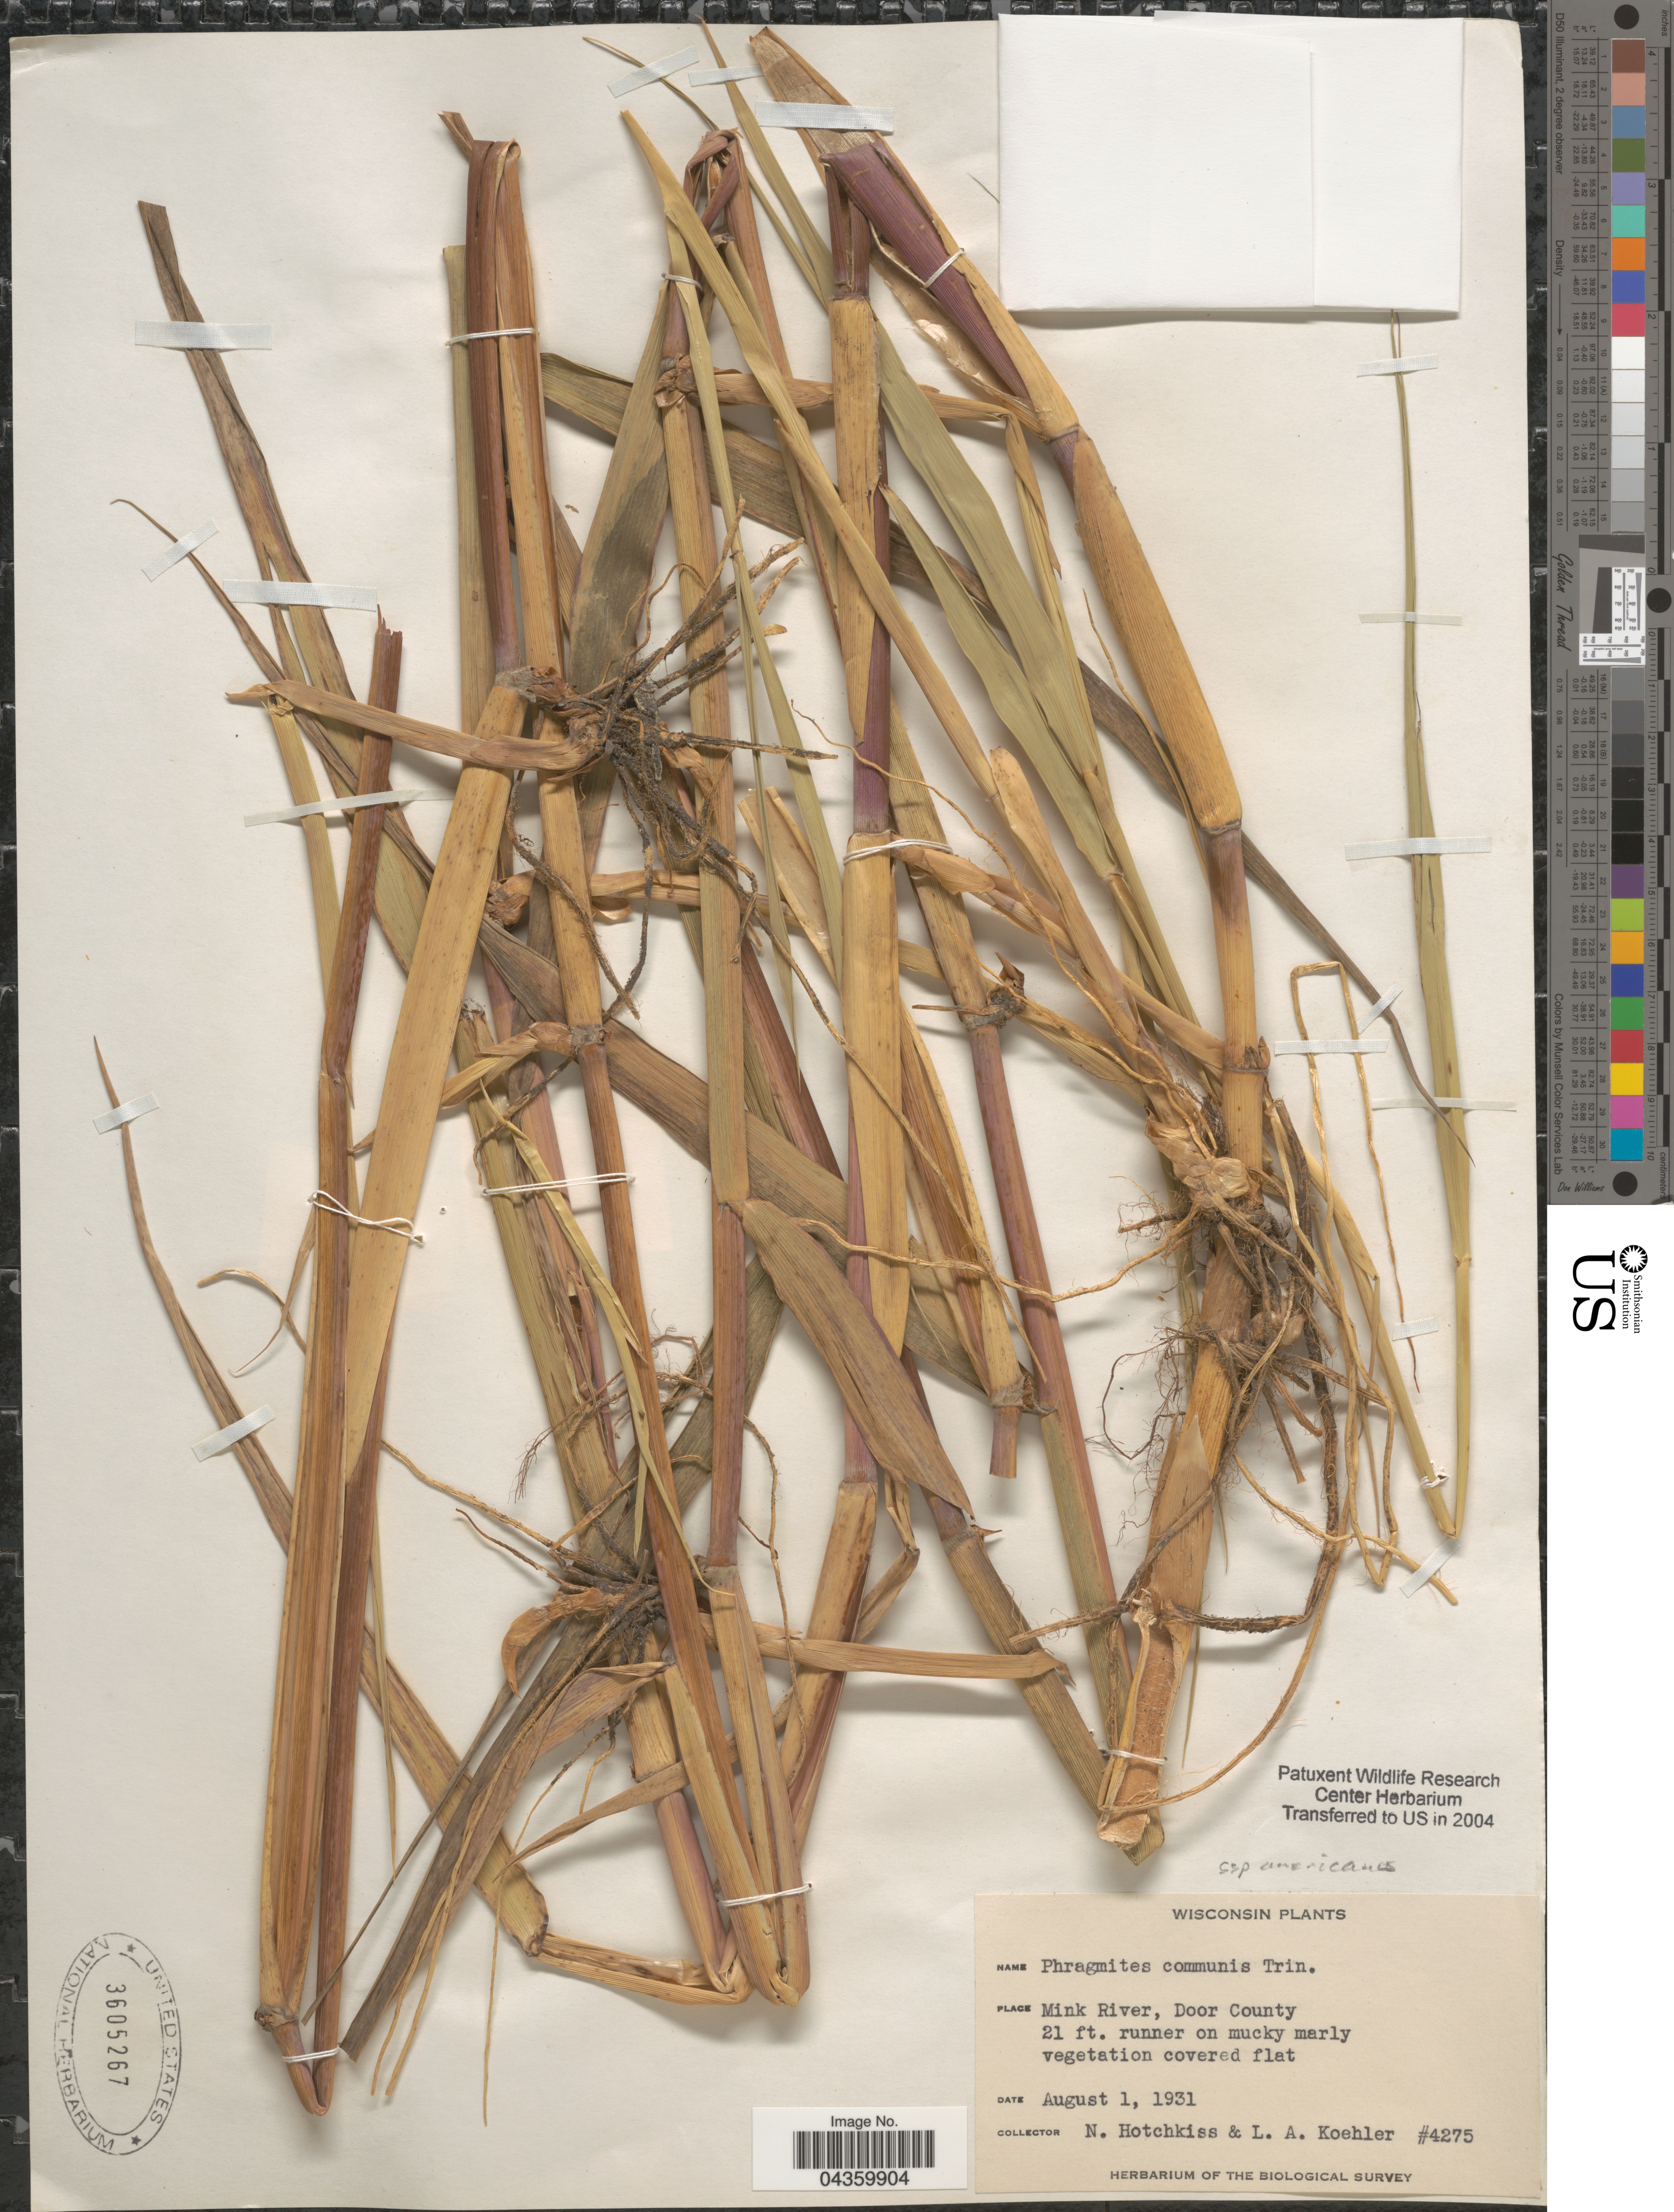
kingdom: Plantae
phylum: Tracheophyta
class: Liliopsida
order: Poales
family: Poaceae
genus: Phragmites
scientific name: Phragmites australis subsp. americanus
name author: Saltonstall & et al.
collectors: N. Hotchkiss & L. Koehler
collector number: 4275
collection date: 1931-08-01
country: United States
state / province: Wisconsin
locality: Mink River, Door County. Biological Survey.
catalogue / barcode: US 3605267